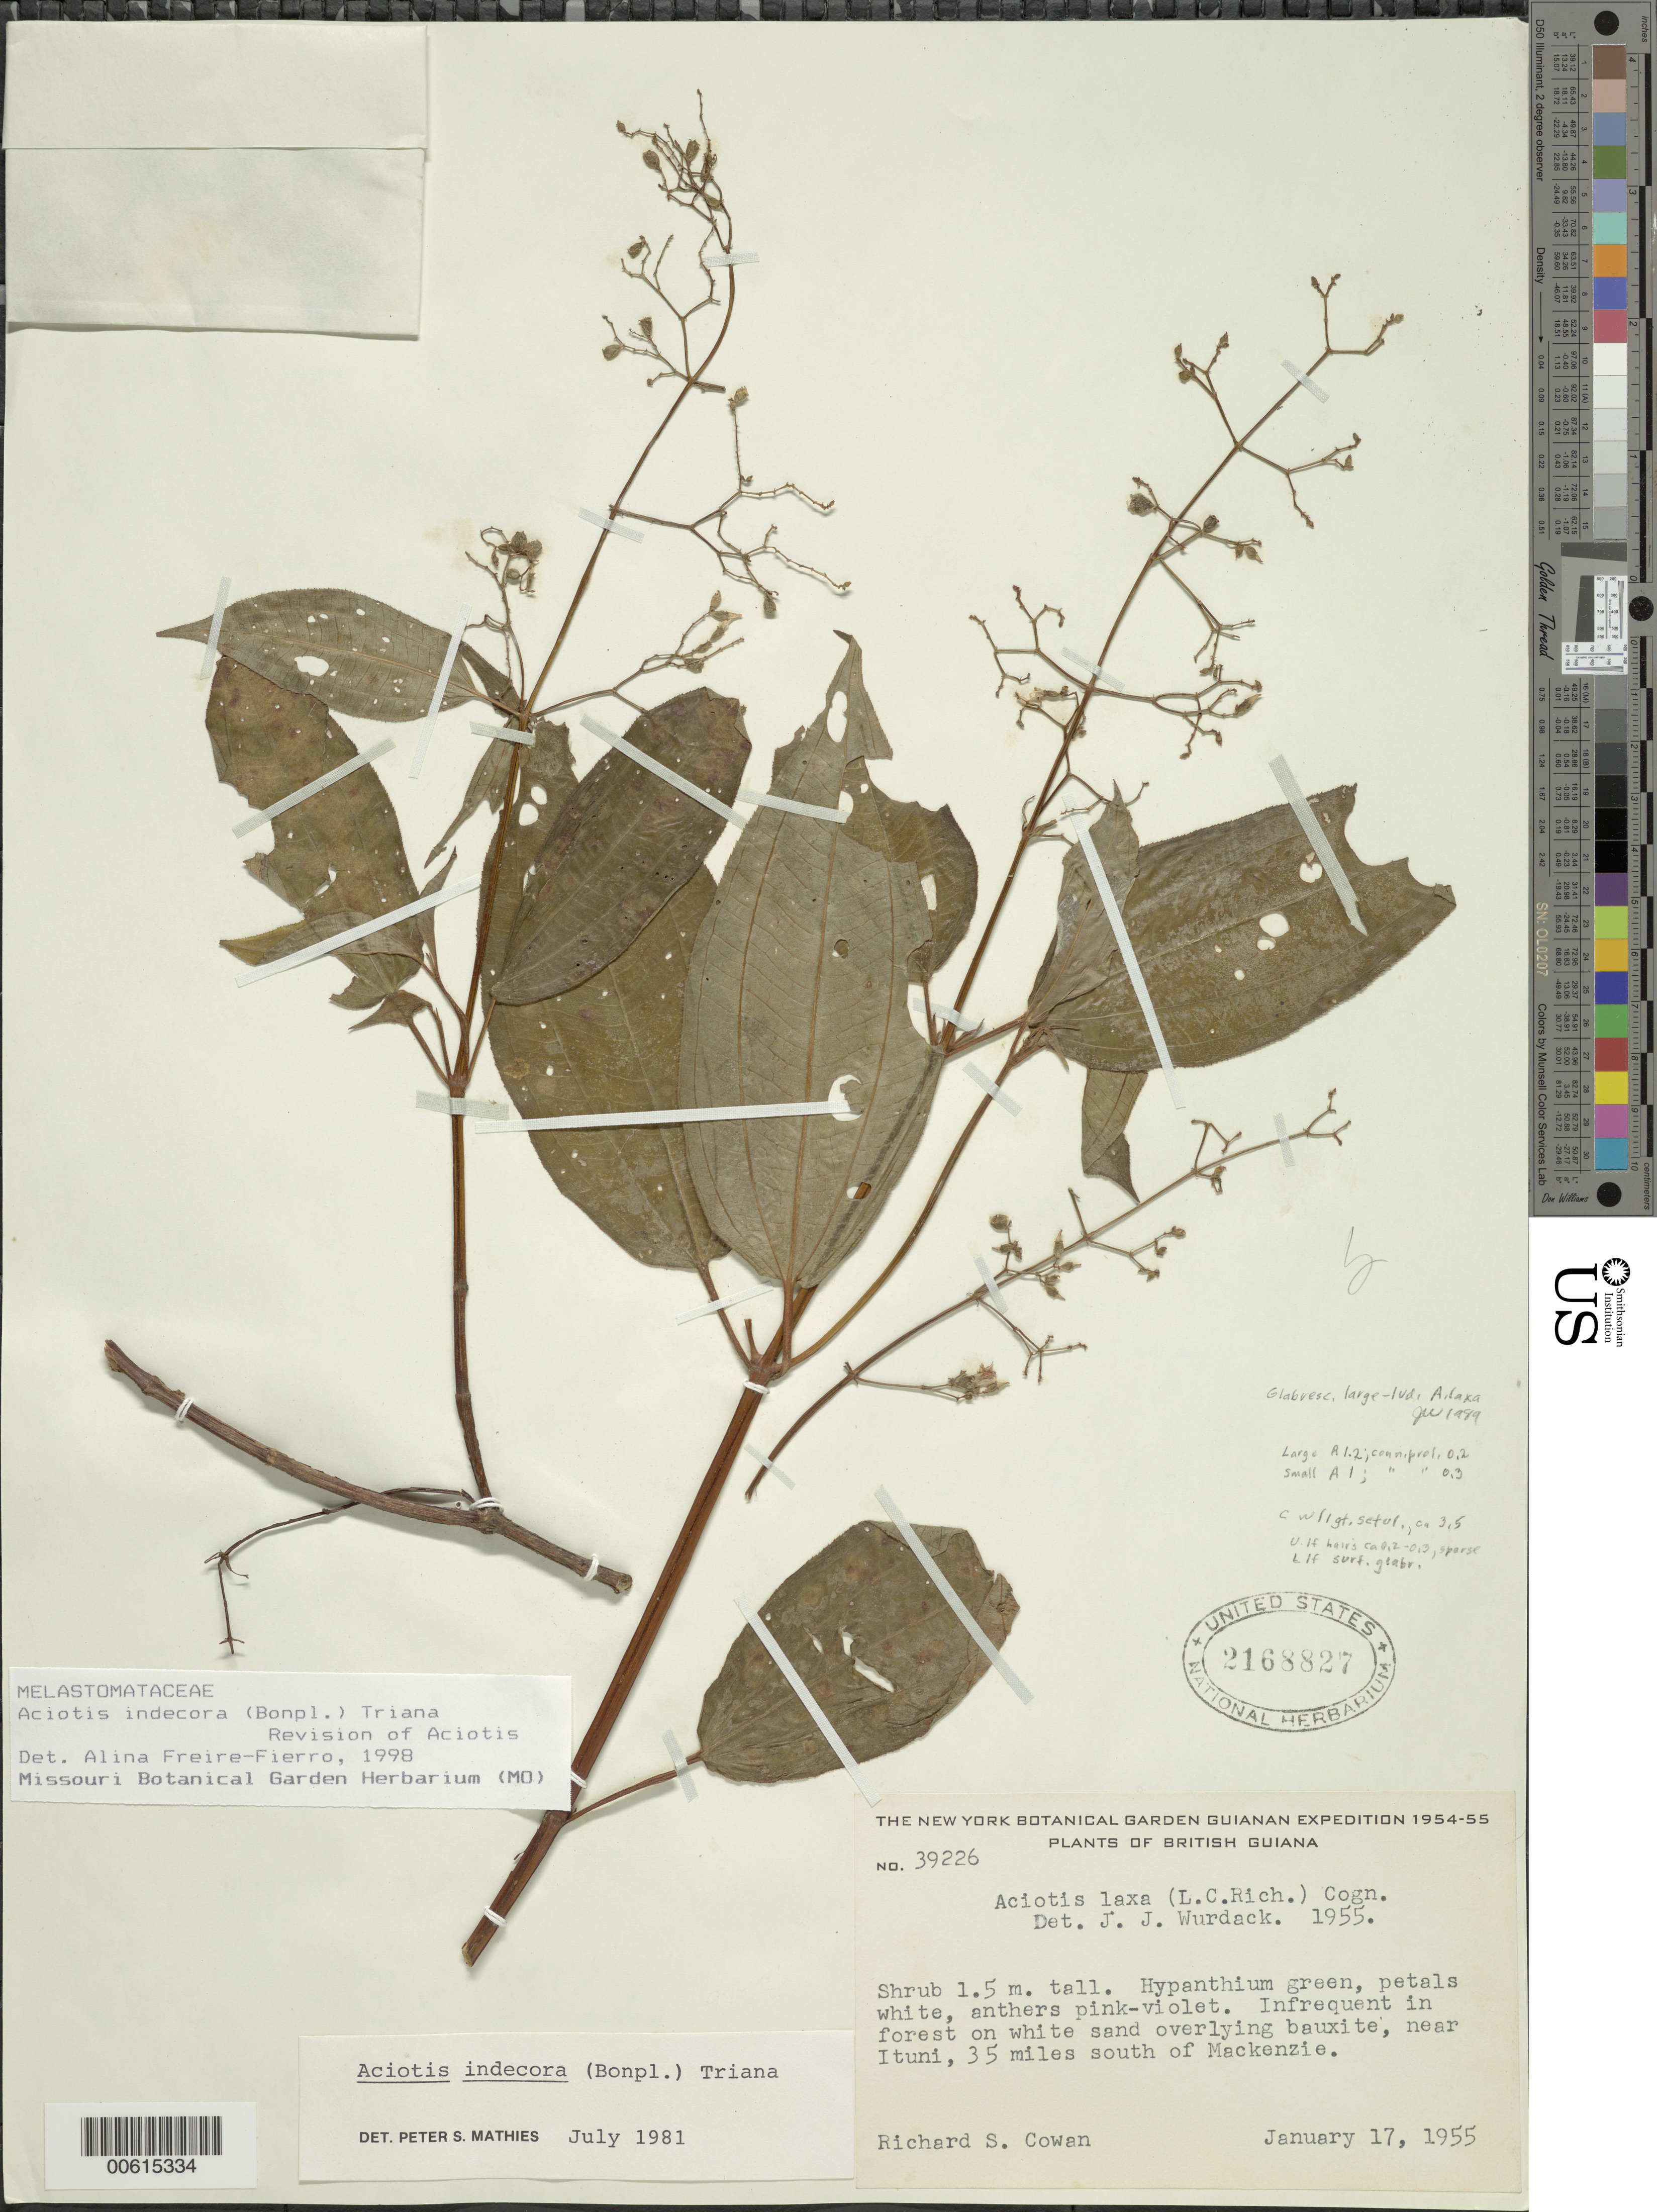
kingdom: Plantae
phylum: Tracheophyta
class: Magnoliopsida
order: Myrtales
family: Melastomataceae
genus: Aciotis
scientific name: Aciotis indecora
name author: (Bonpl.) Triana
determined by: Freire-Fierro, A.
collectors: R. S. Cowan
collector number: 39226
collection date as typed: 17-Jan-55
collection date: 1955-01-17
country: Guyana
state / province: U. Demerara-Berbice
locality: Mackenzie Mines area, vic. E of Ituni, 35 mi. S of Mackenzie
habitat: Forest on white sand overlying bauxite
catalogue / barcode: US 2168827